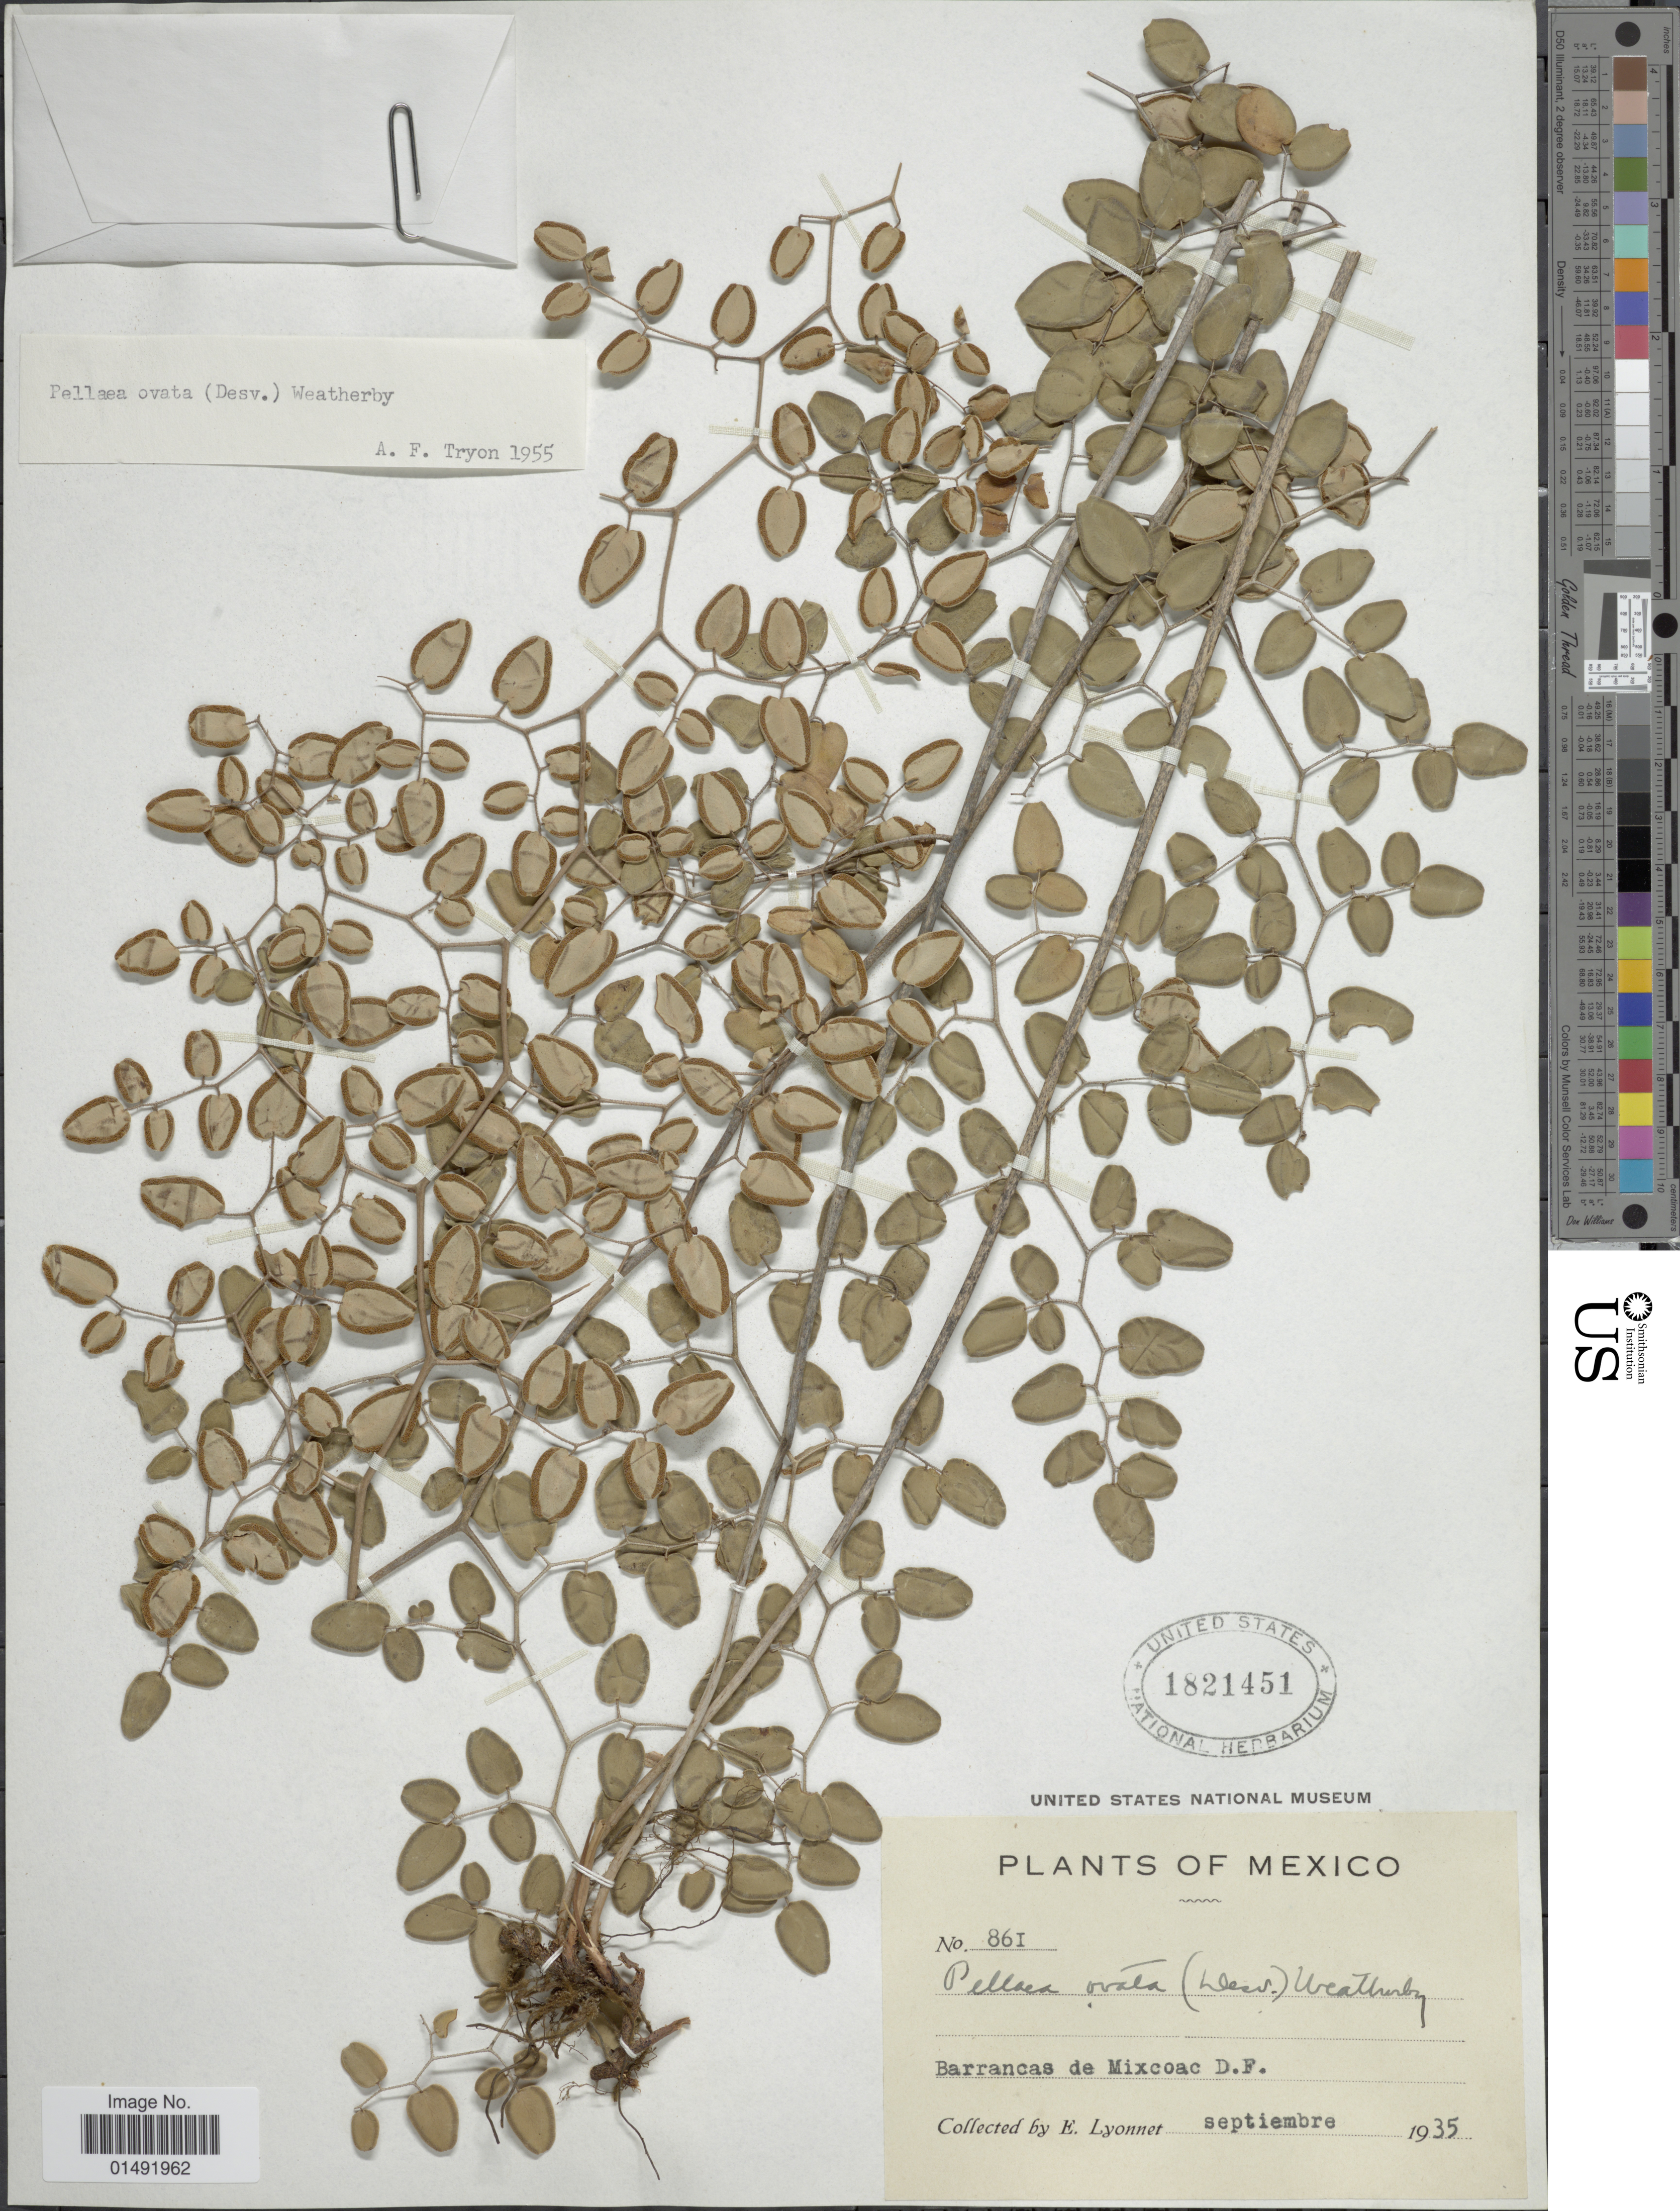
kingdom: Plantae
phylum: Tracheophyta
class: Polypodiopsida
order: Polypodiales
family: Pteridaceae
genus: Pellaea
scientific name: Pellaea ovata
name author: (Desv.) Weath.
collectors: E. Lyonnet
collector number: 861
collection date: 1935-09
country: Mexico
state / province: Distrito Federal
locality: Barrancas de Mixcoac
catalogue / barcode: US 1821451